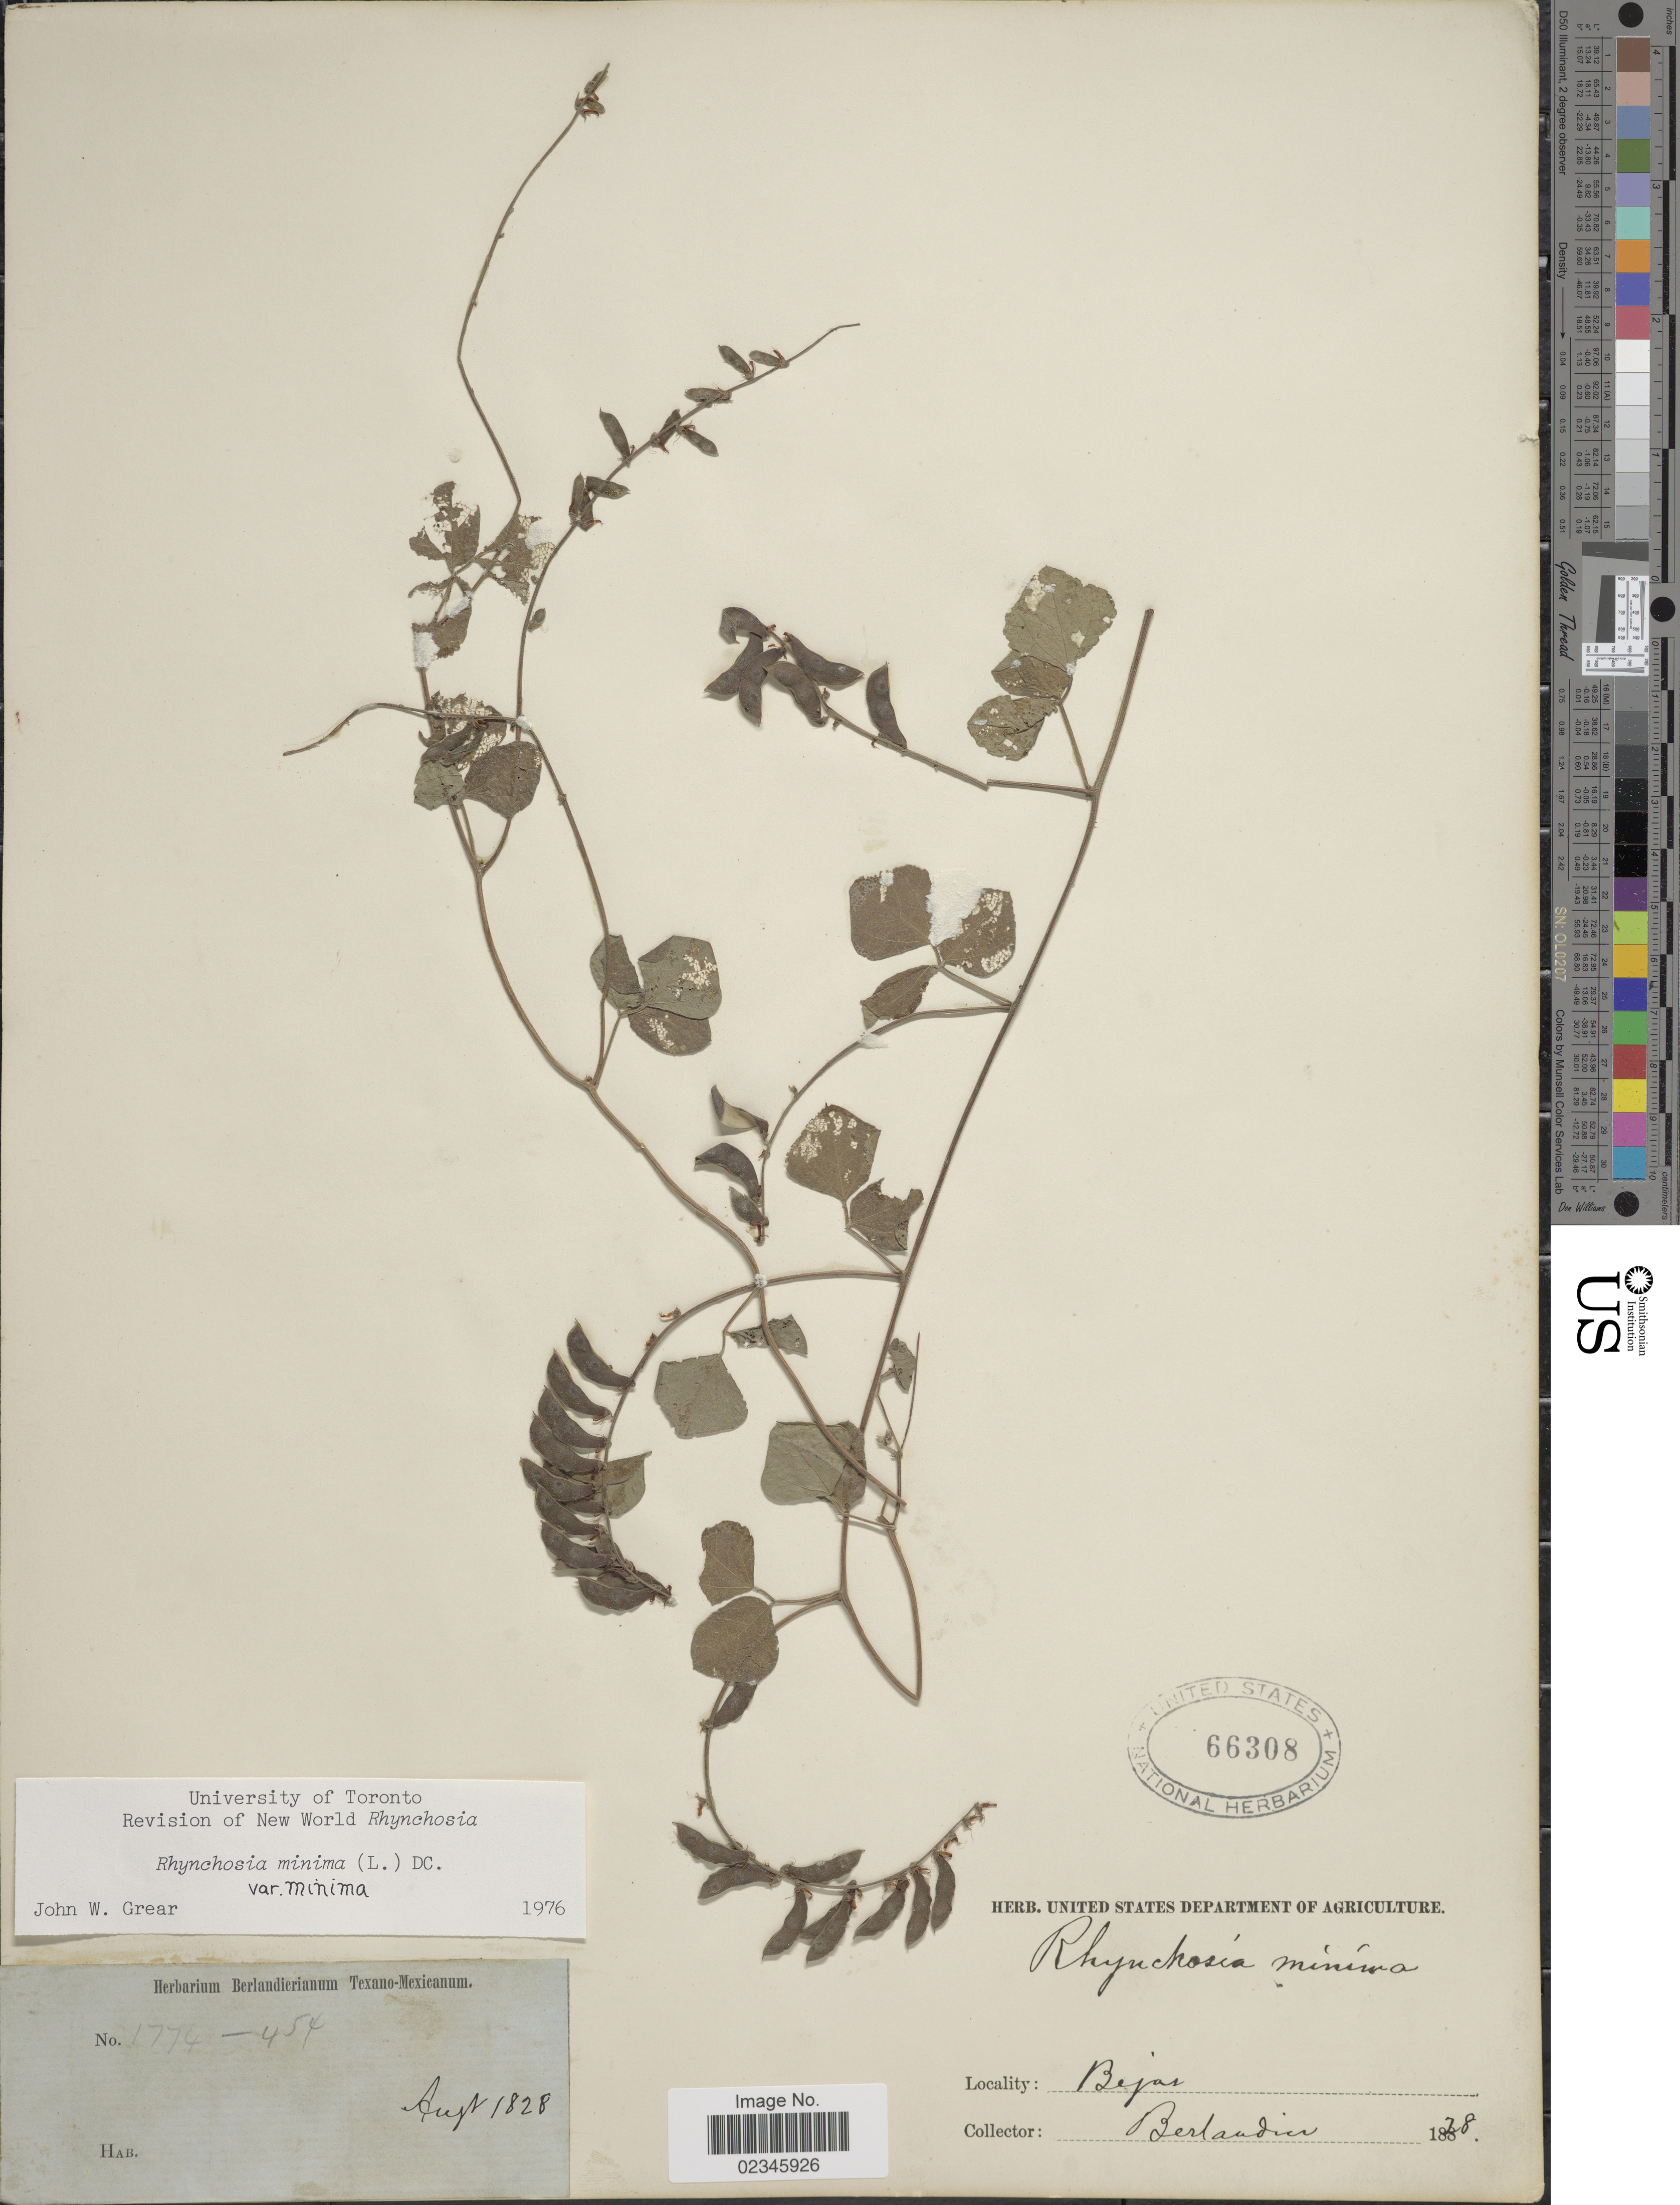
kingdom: Plantae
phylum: Tracheophyta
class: Magnoliopsida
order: Fabales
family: Fabaceae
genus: Rhynchosia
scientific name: Rhynchosia minima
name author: (L.) DC.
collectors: J. L. Berlandier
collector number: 1774-454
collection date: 1828-08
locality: Bejas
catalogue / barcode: US 66308